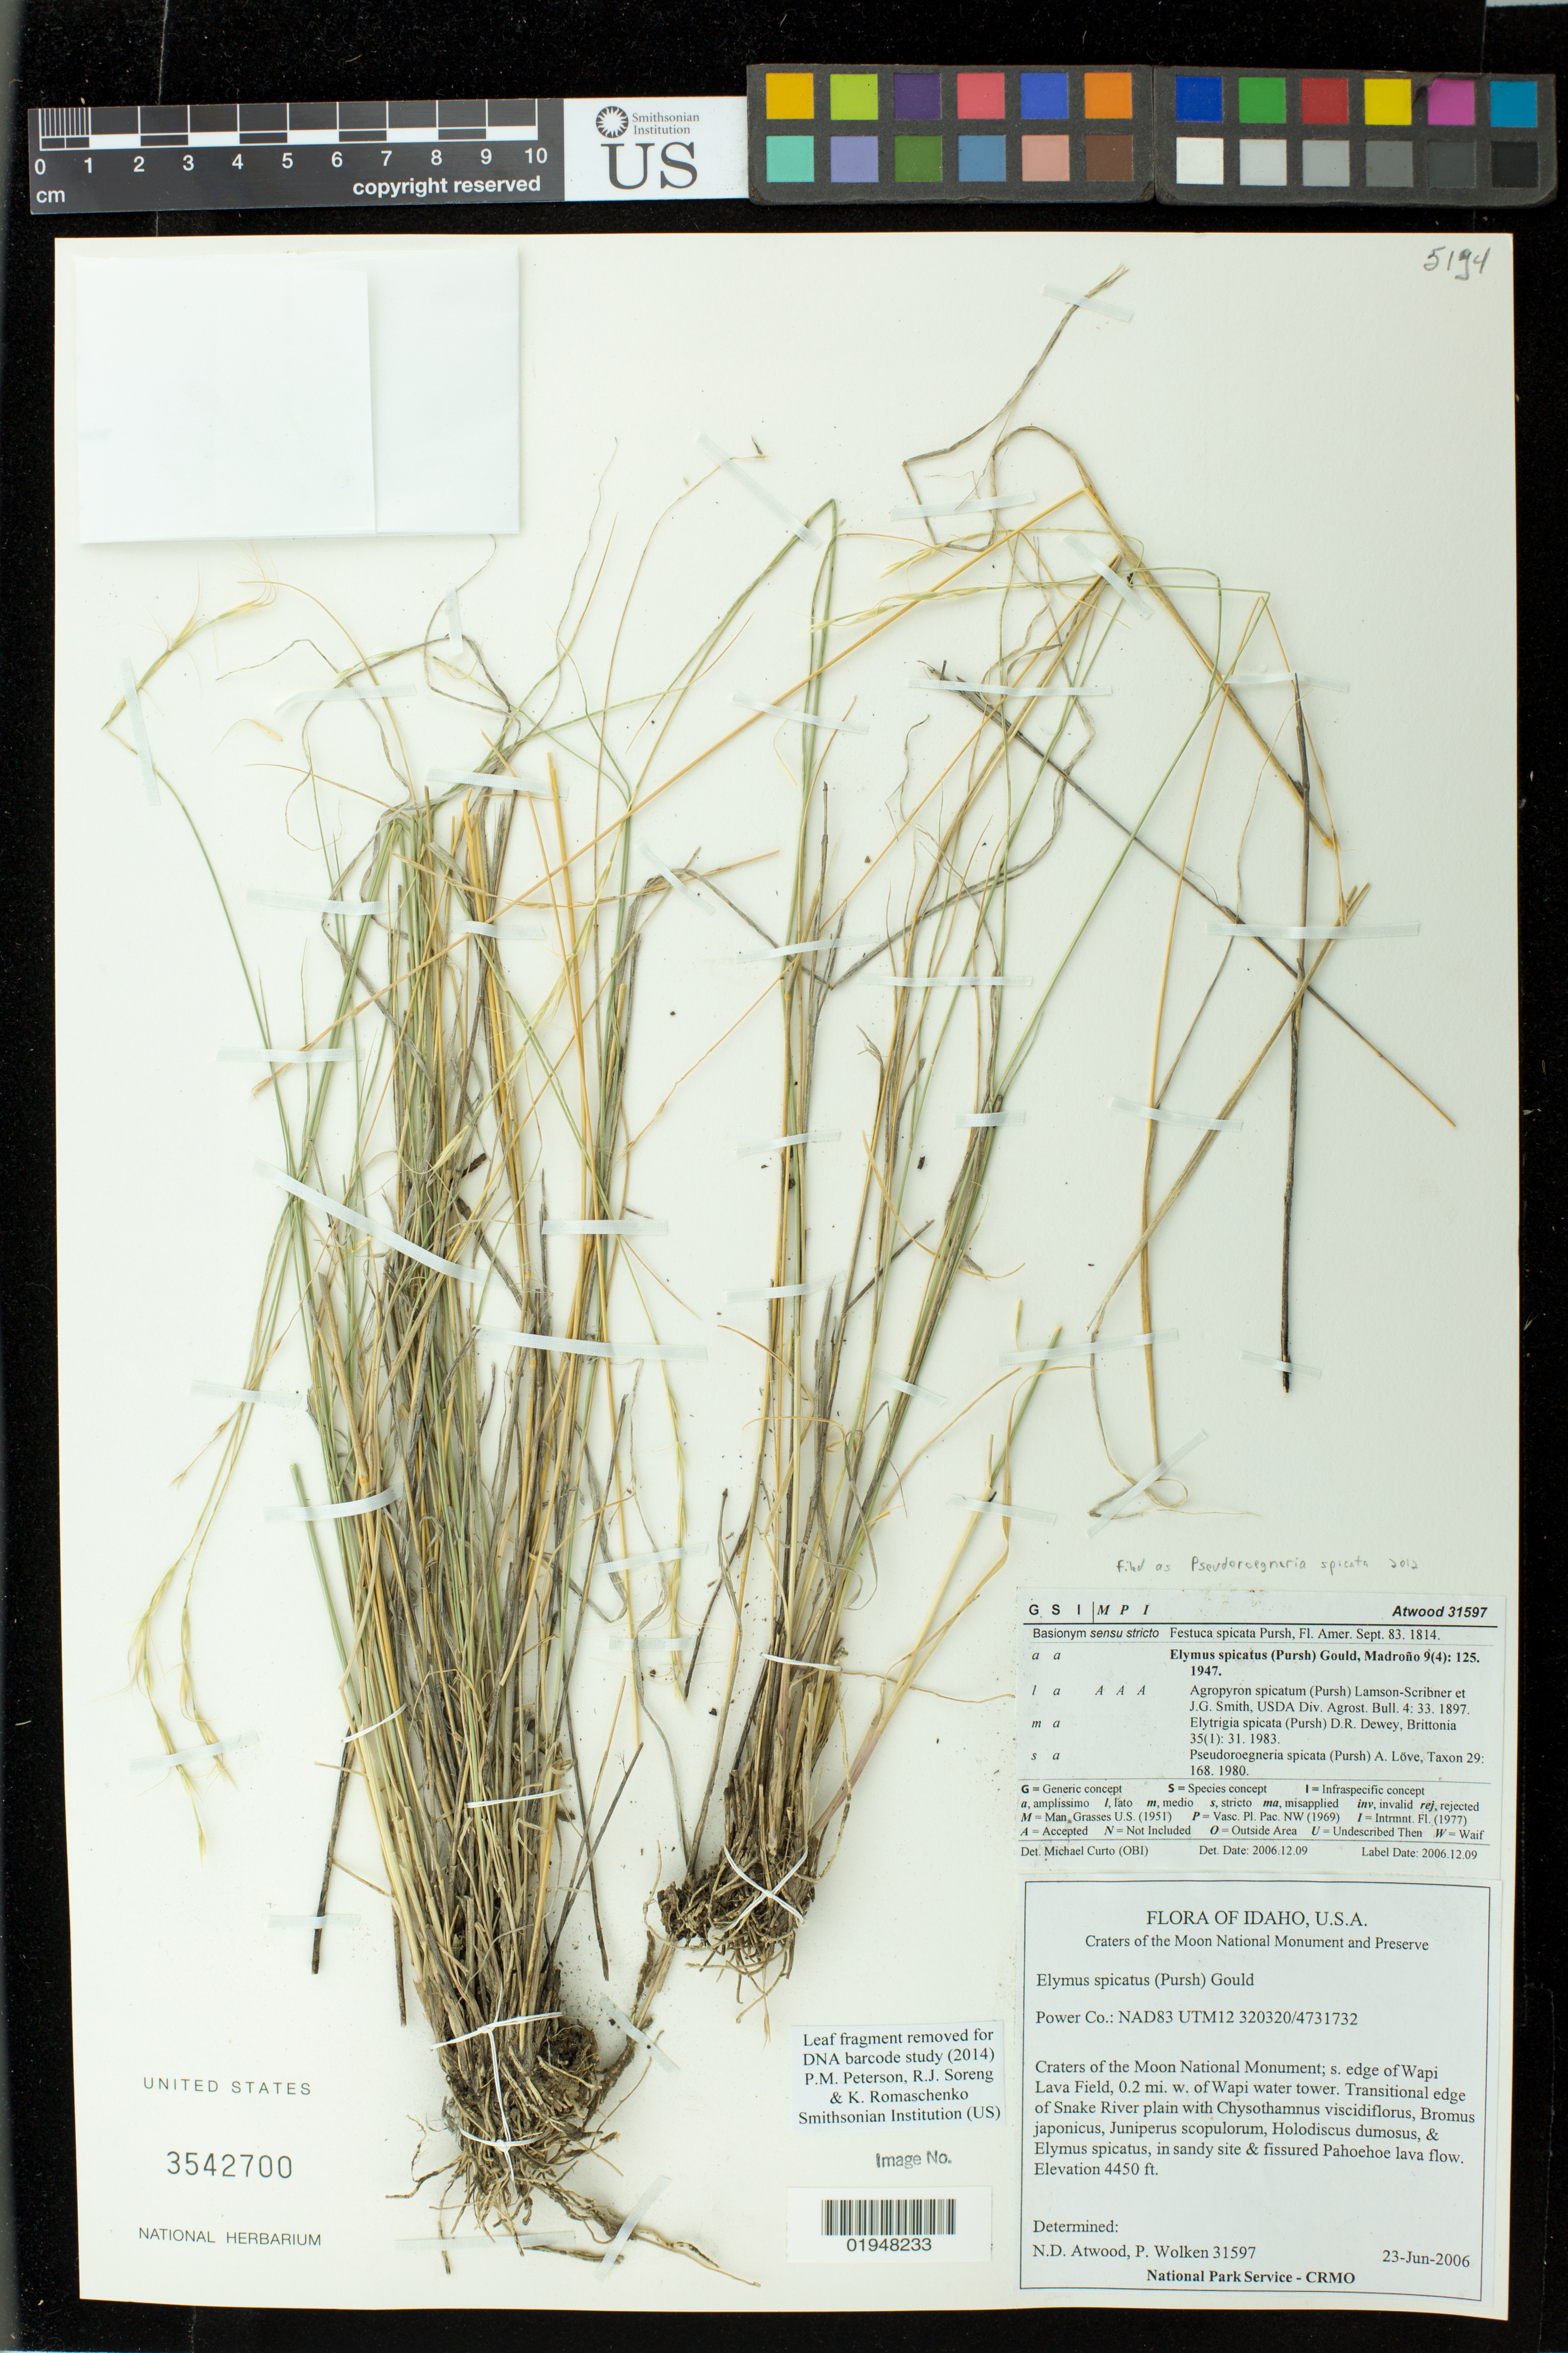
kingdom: Plantae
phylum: Tracheophyta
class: Liliopsida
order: Poales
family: Poaceae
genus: Pseudoroegneria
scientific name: Pseudoroegneria spicata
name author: (Pursh) Á. Löve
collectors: N. Atwood & P. Wolken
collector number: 31597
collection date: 2006-06-23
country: United States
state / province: Idaho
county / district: Blaine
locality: Craters of the Moon National Monument; s. edge of Wapi Lava Field, 0.2 mi. w. of Wapi water tower.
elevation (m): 1356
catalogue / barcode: US 3542700